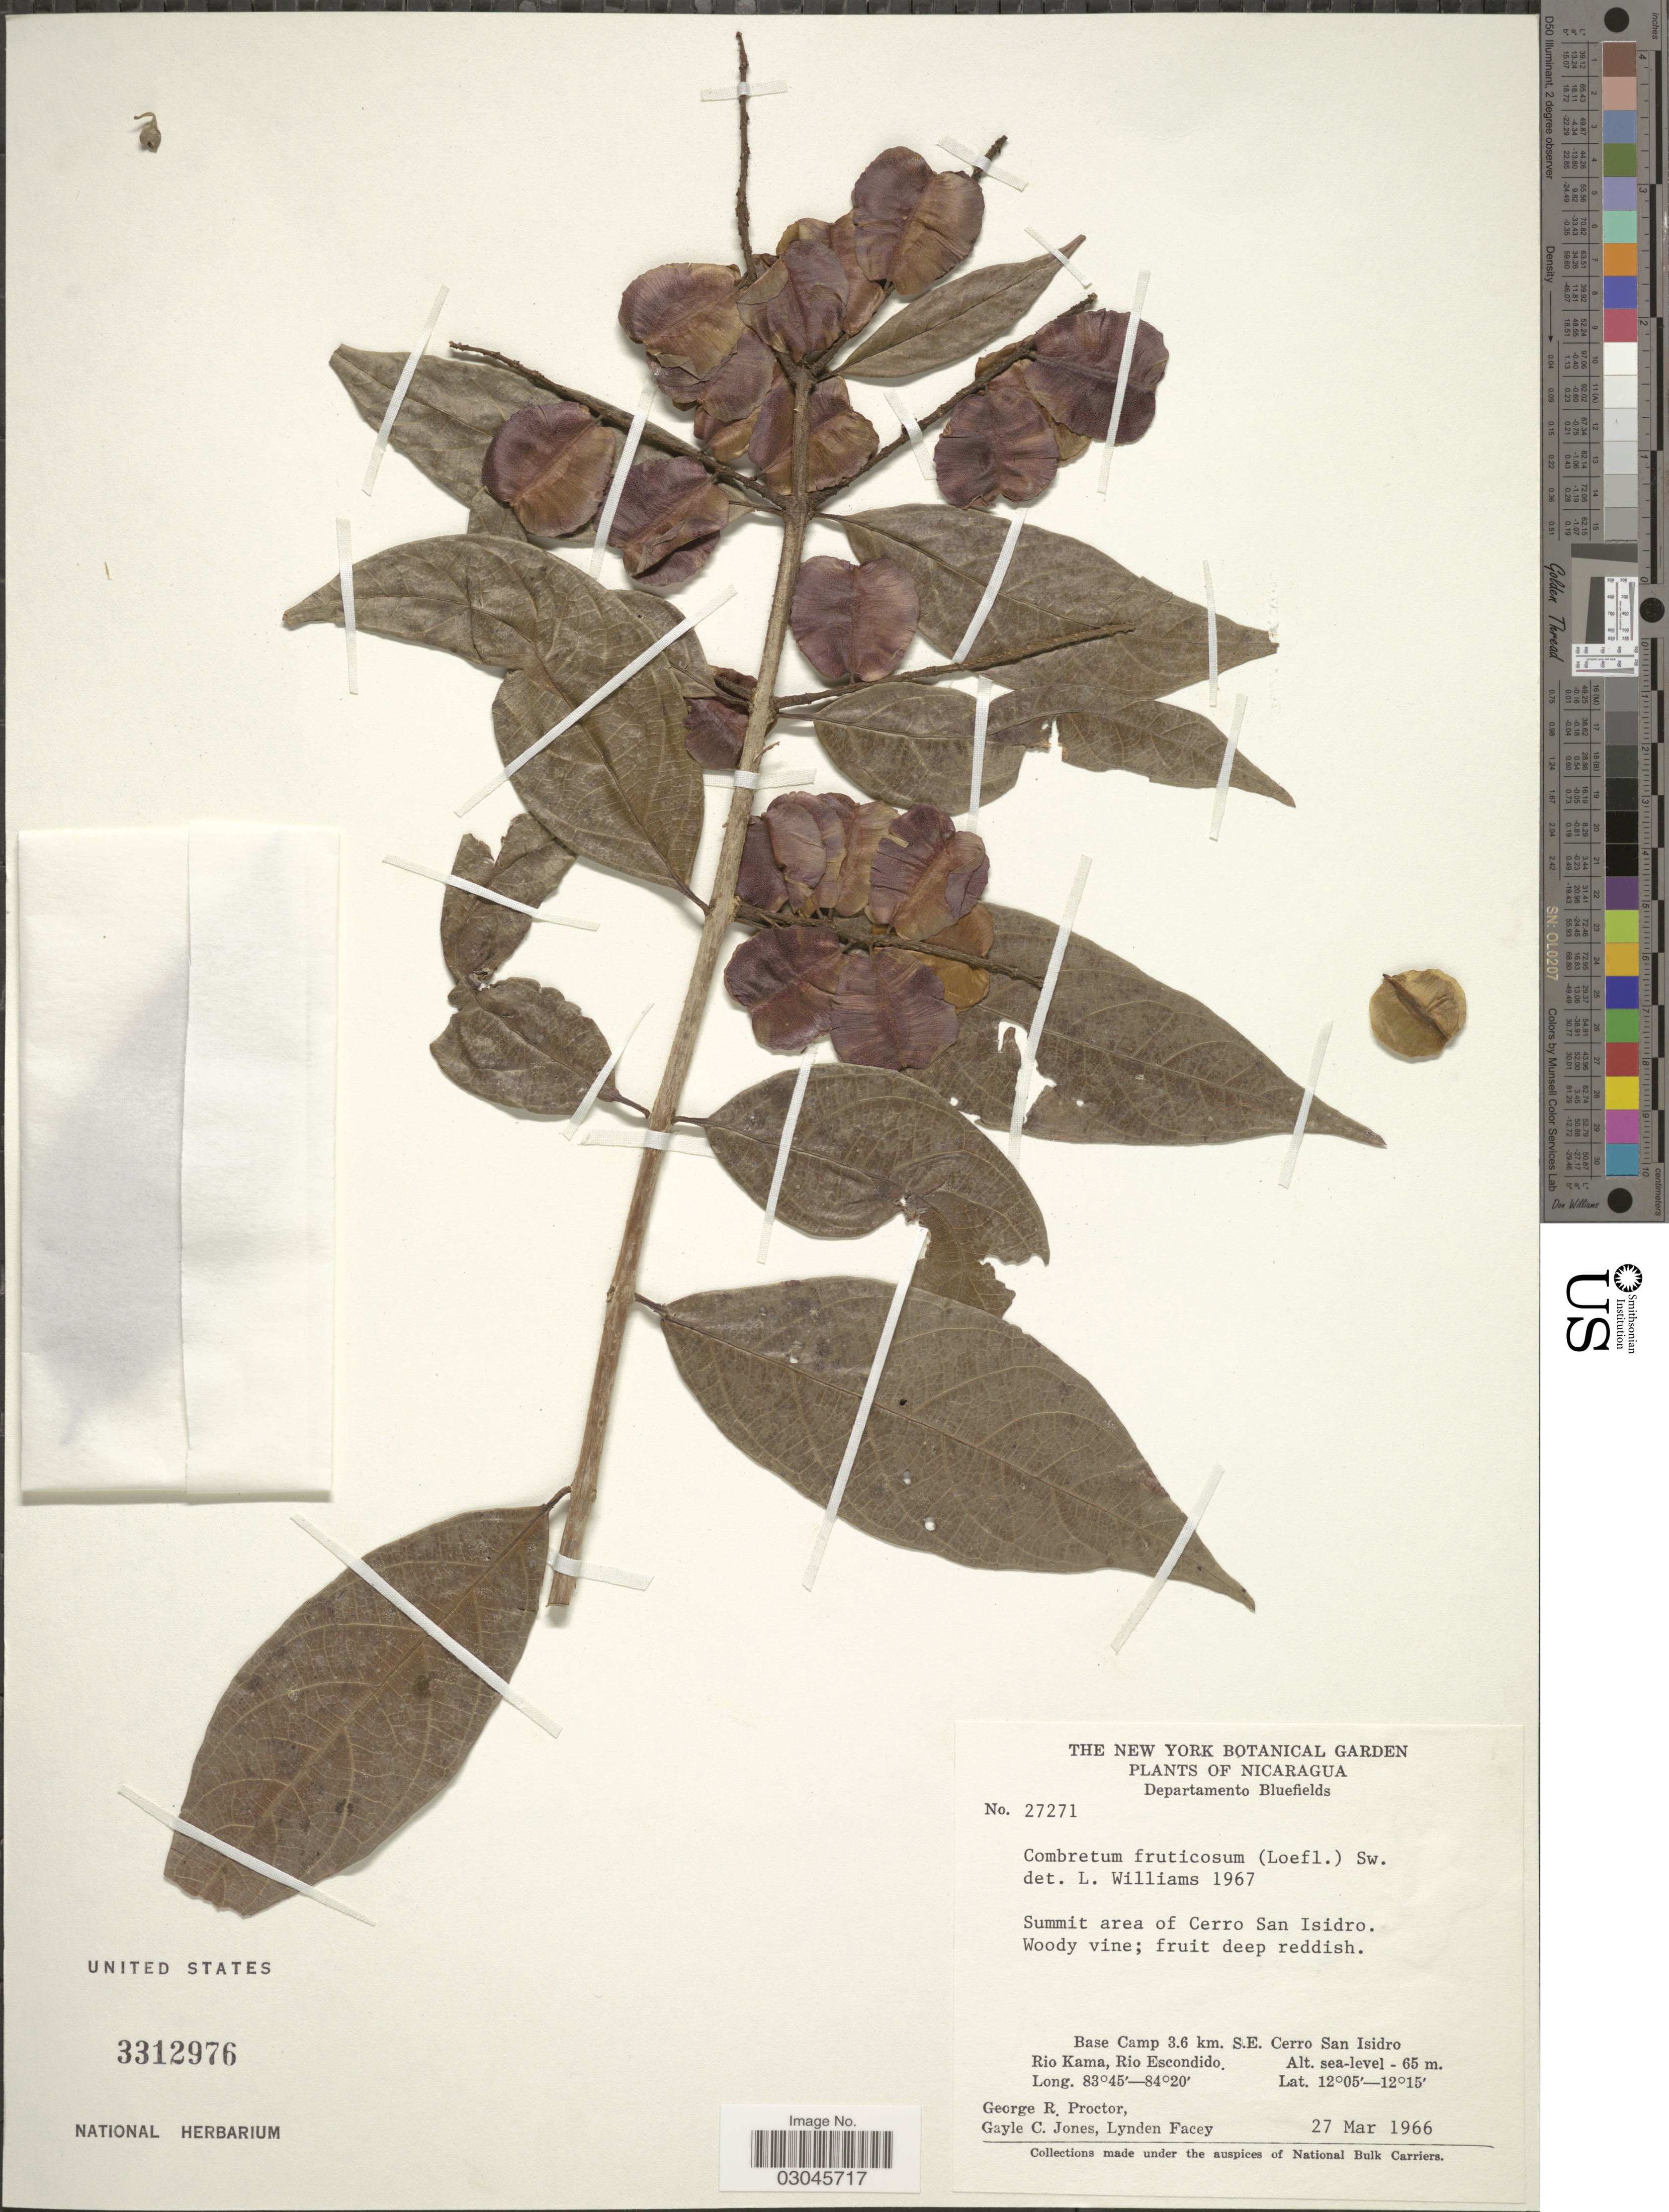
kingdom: Plantae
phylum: Tracheophyta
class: Magnoliopsida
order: Myrtales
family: Combretaceae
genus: Combretum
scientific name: Combretum fruticosum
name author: (Loefl.) Stuntz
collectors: G. R. Proctor, G. C. Jones & L. Facey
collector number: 27271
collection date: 1966-03-27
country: Nicaragua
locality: Departamento Bluefields. Summit area of Cerro San Isidro. Base Camp 3.6 km. S.E. Cerro San Isidro. Rio Kama, Rio Escondido.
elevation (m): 0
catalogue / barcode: US 3312976